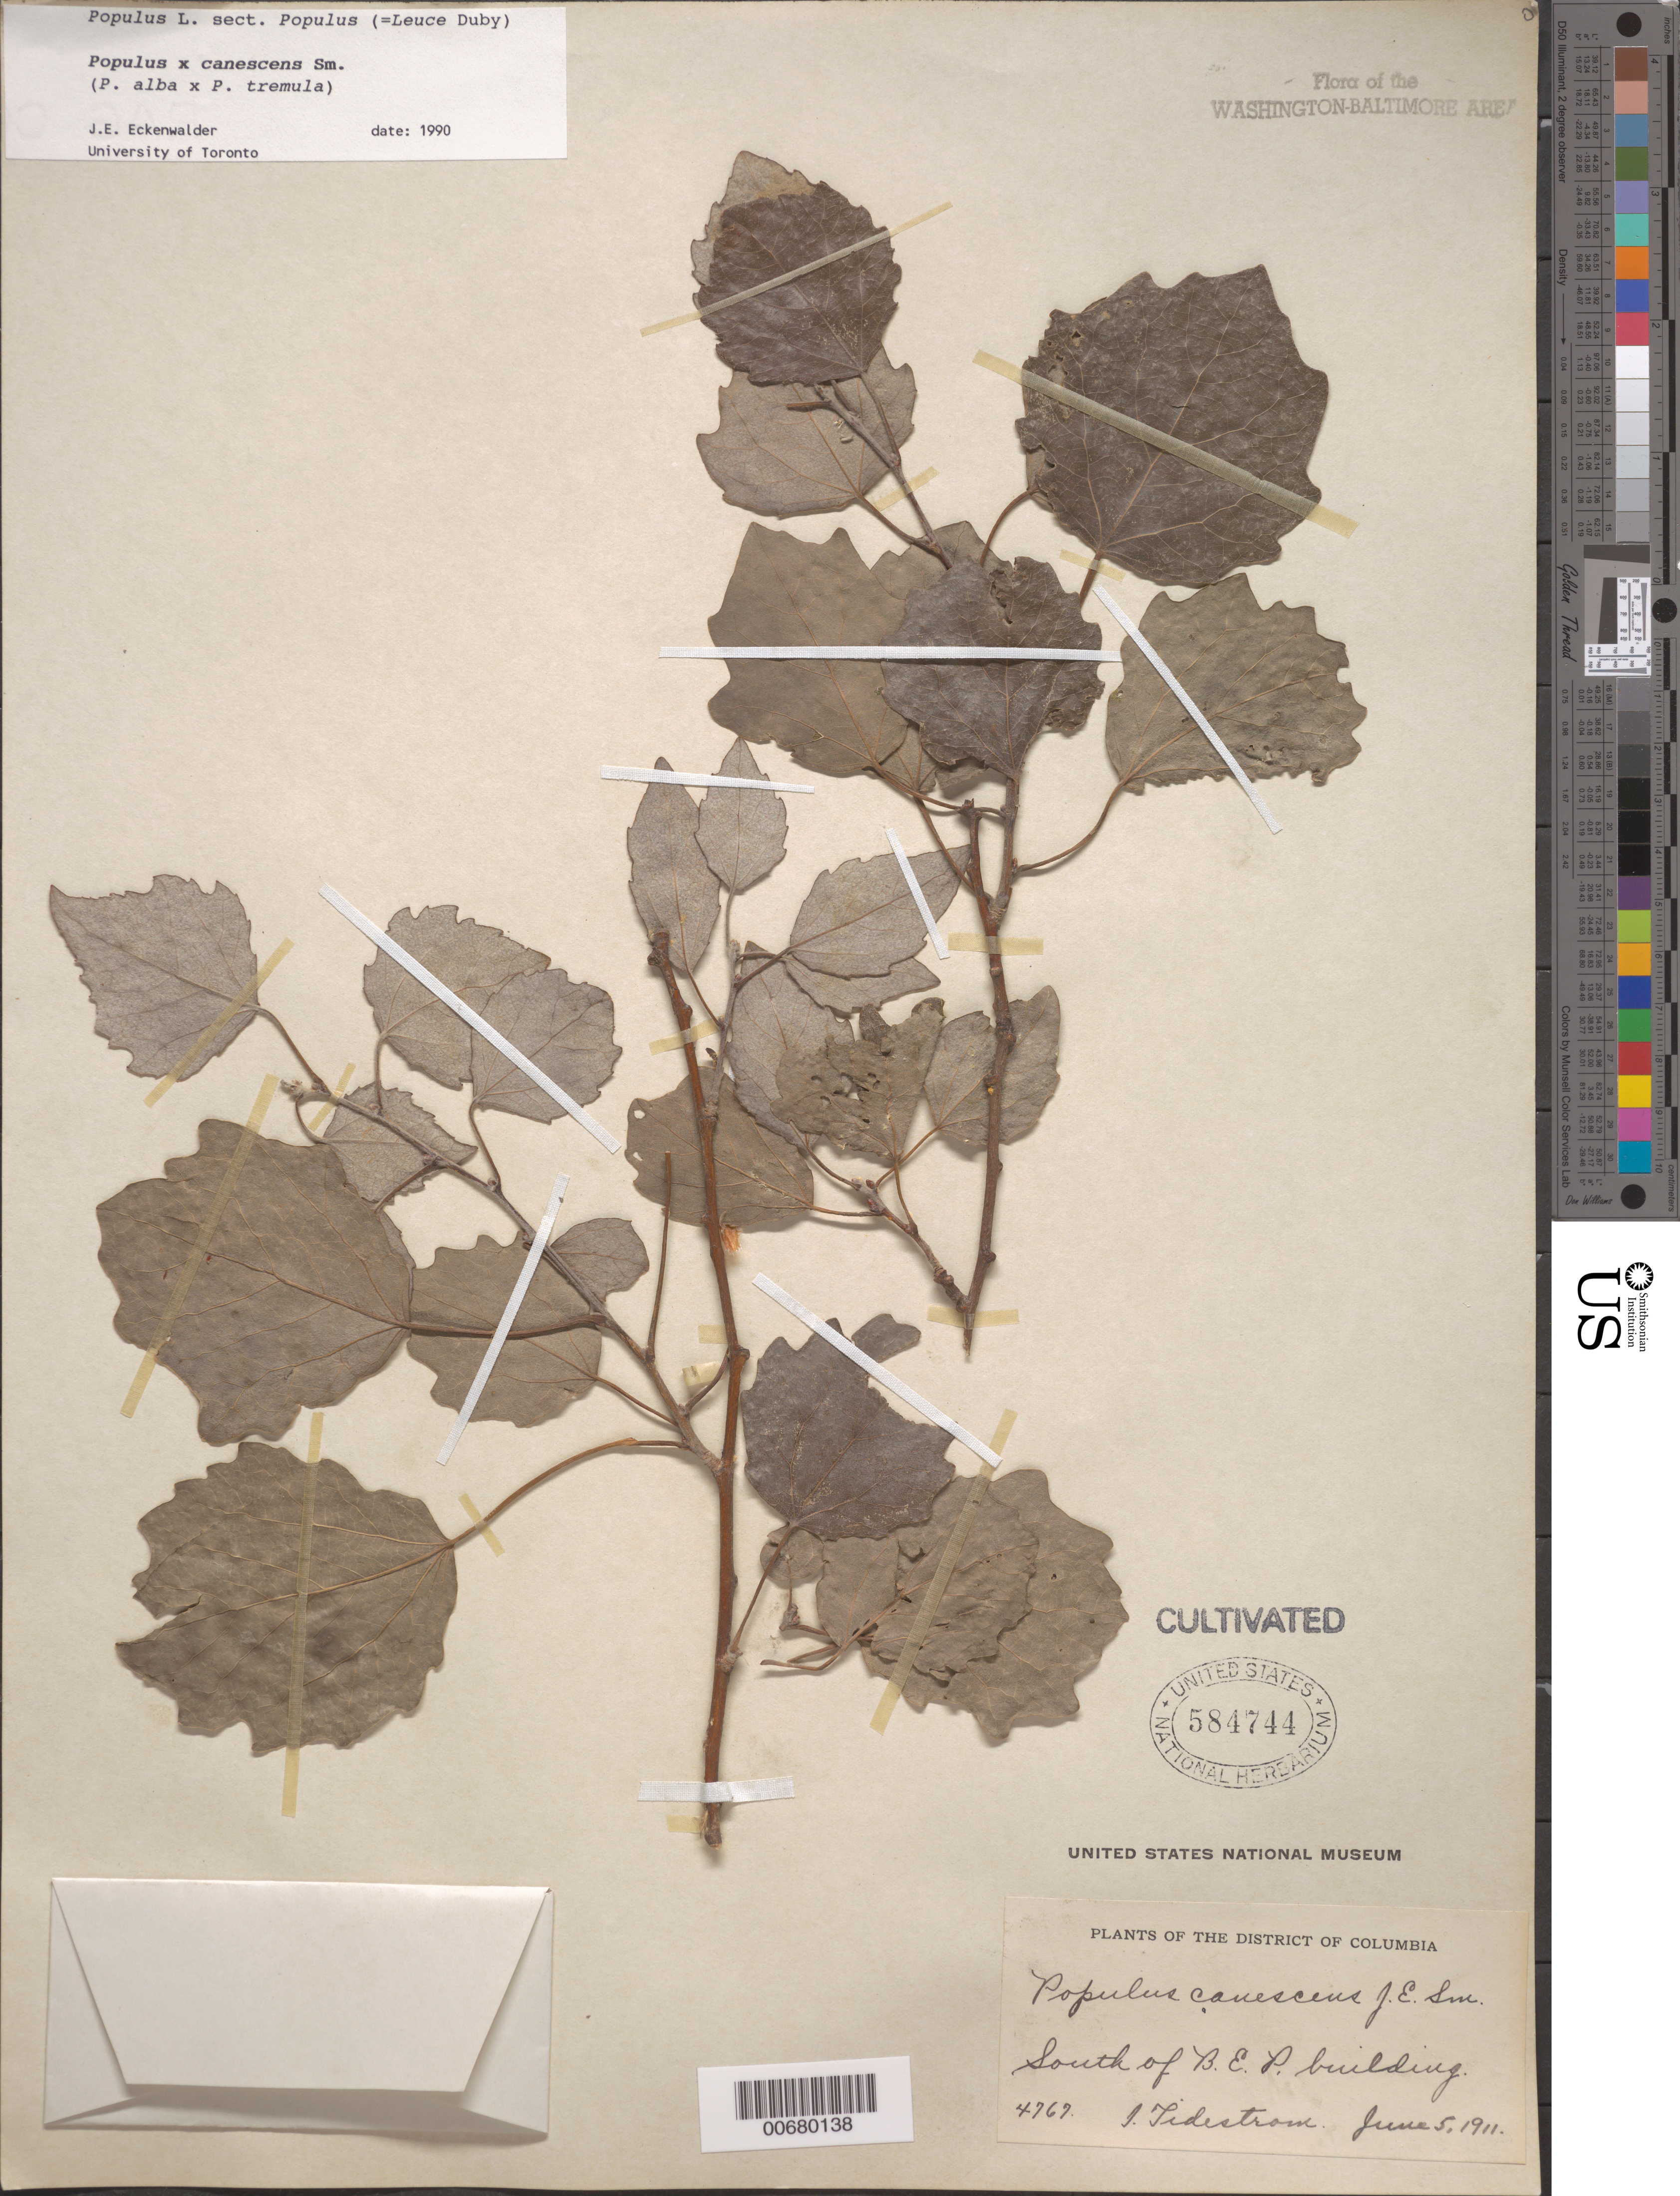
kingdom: Plantae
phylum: Tracheophyta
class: Magnoliopsida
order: Malpighiales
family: Salicaceae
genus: Populus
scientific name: Populus x canescens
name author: (Aiton) Sm.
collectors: I. F. Tidestrom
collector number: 4767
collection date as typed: June 5, 1911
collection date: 1911-06-05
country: United States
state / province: District of Columbia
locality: South of B.E.P. Building.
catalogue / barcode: US 584744